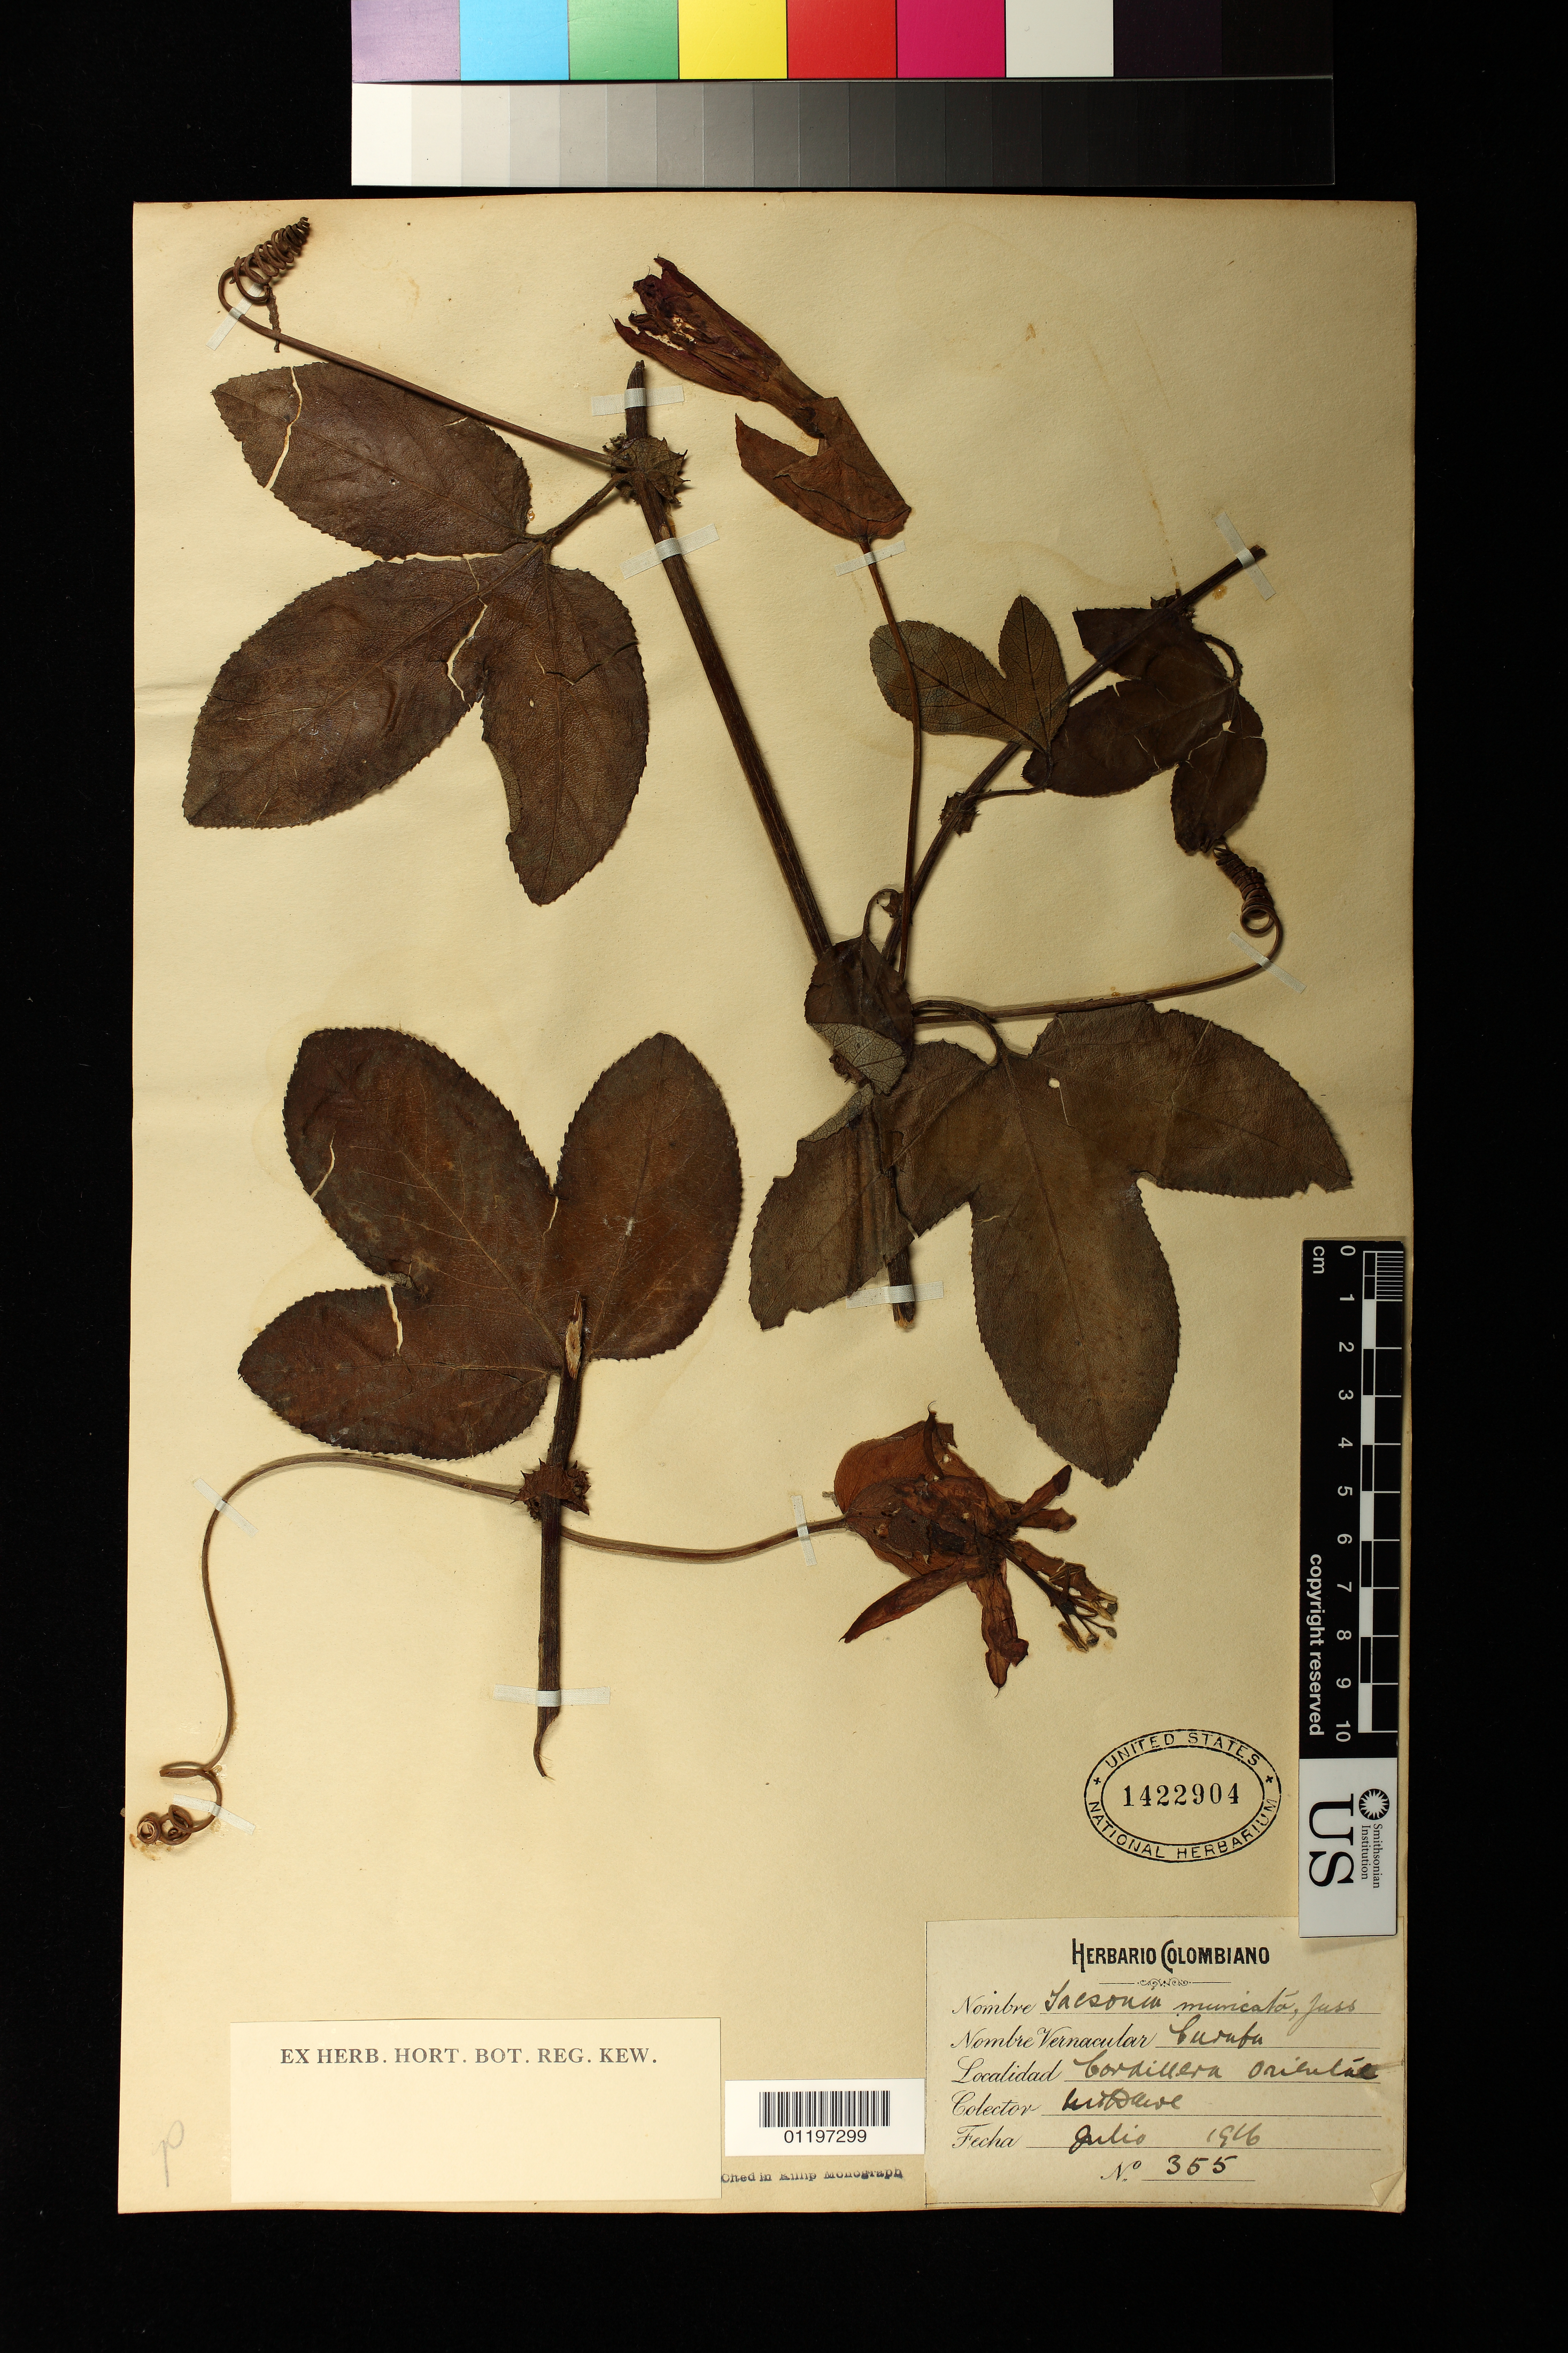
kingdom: Plantae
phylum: Tracheophyta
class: Magnoliopsida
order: Malpighiales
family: Passifloraceae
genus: Passiflora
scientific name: Passiflora manicata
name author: (Juss.) Pers.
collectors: M. T. Dawe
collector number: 355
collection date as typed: Jul 1916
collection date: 1916-07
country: Colombia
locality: Cordillera oriental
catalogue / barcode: US 1422904